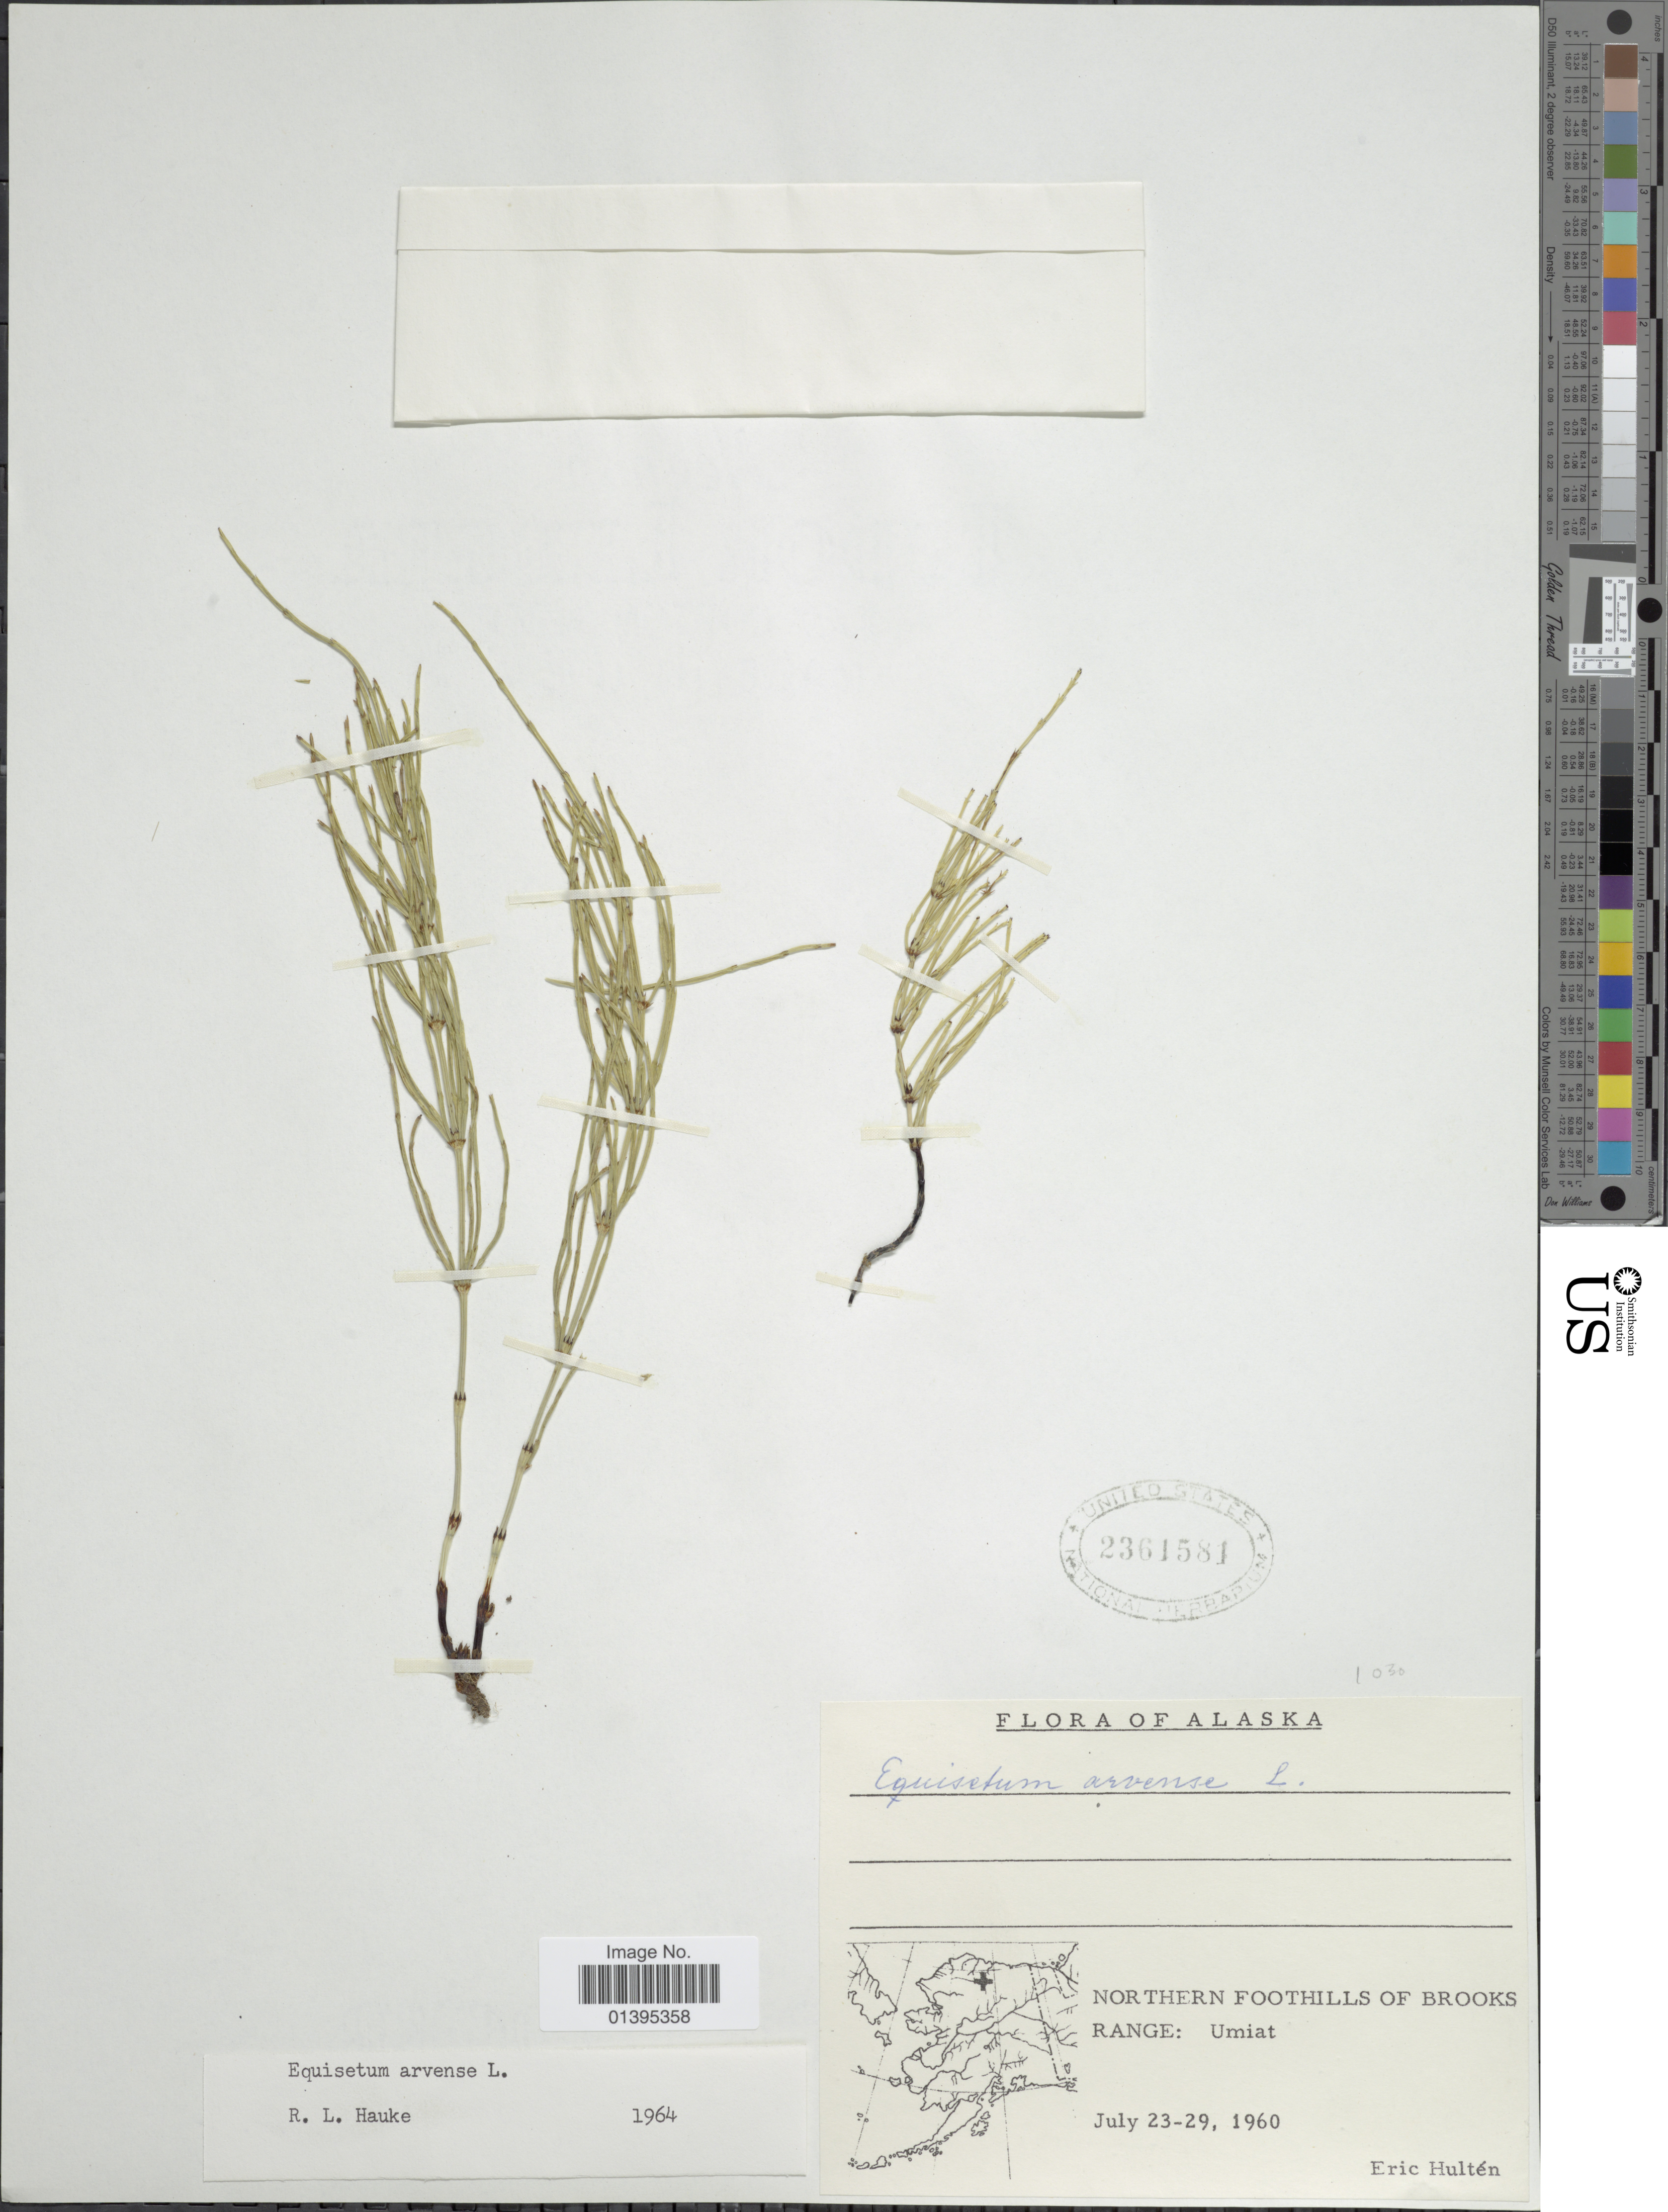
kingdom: Plantae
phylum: Tracheophyta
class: Polypodiopsida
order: Equisetales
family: Equisetaceae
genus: Equisetum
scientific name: Equisetum arvense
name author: L.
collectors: E. G. Hultén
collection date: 1960-07-23/1960-07-29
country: United States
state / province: Alaska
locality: Northern Foothills of Brooks Range: Umiat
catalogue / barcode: US 2361581